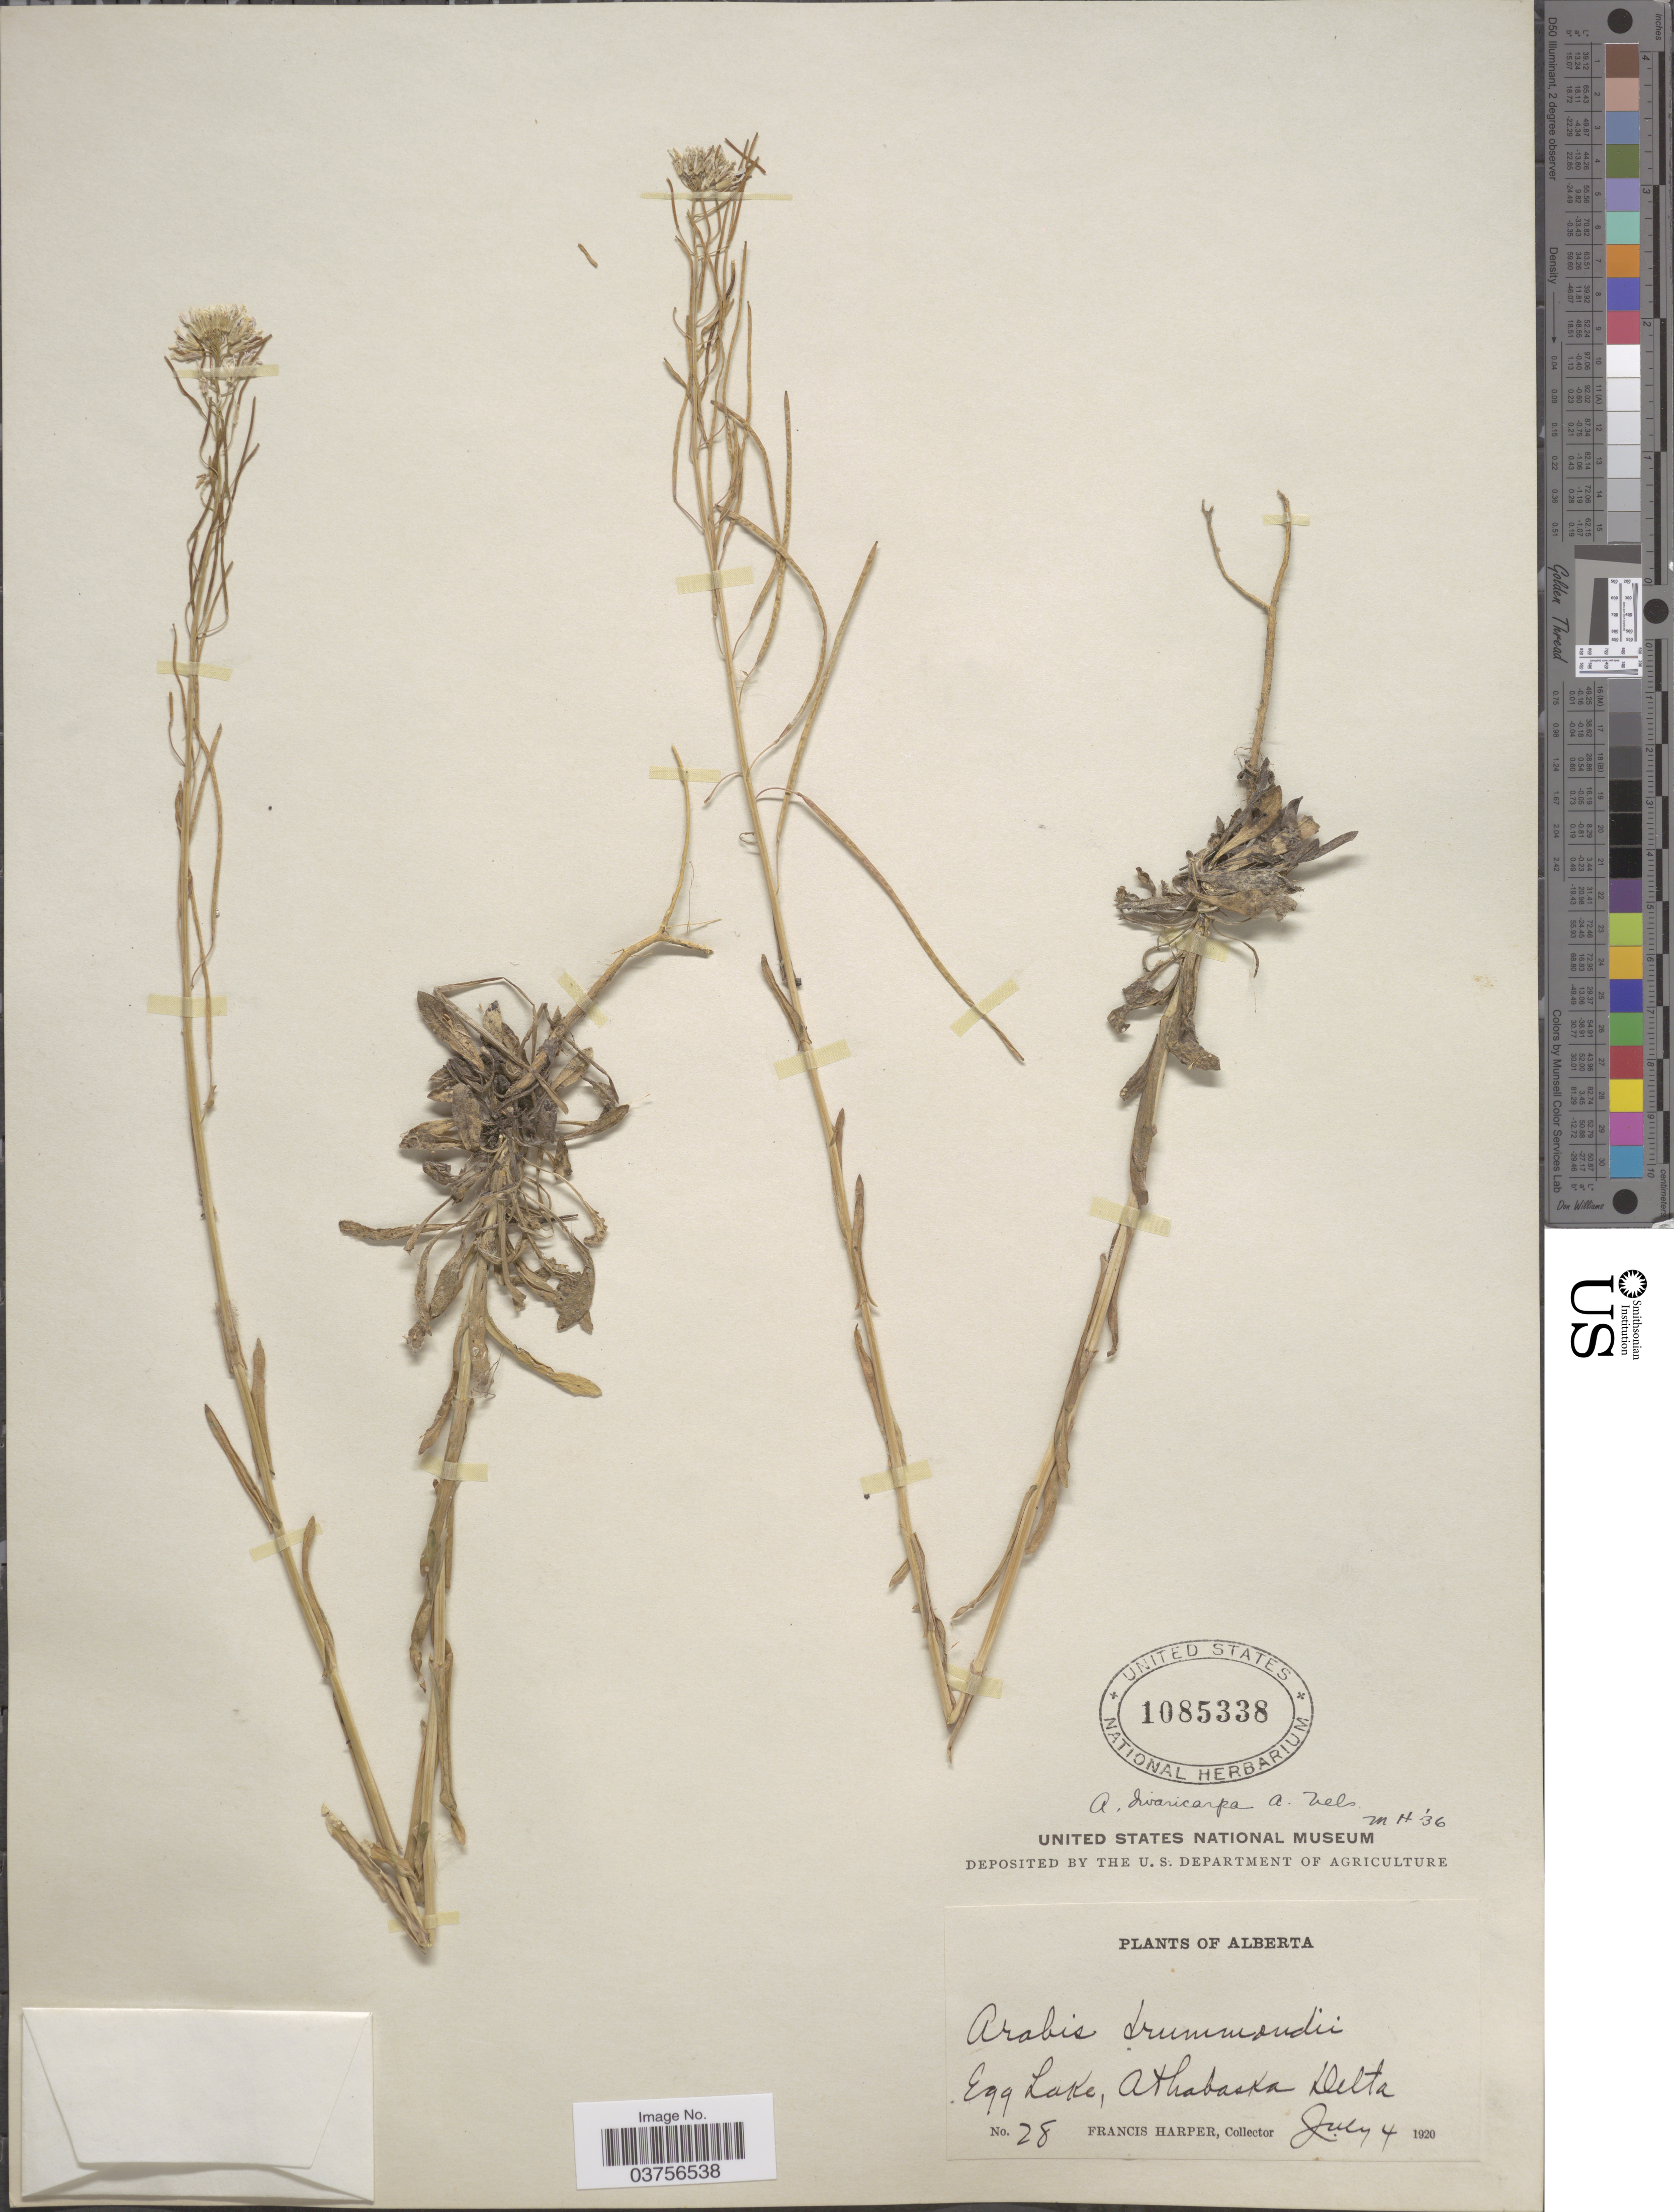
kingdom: Plantae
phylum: Tracheophyta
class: Magnoliopsida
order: Brassicales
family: Brassicaceae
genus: Arabis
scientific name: Arabis divaricarpa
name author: A. Nelson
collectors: F. Harper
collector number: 28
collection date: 1920-07-04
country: Canada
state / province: Alberta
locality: Egg Lake, Athabaska Delta.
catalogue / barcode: US 1085338